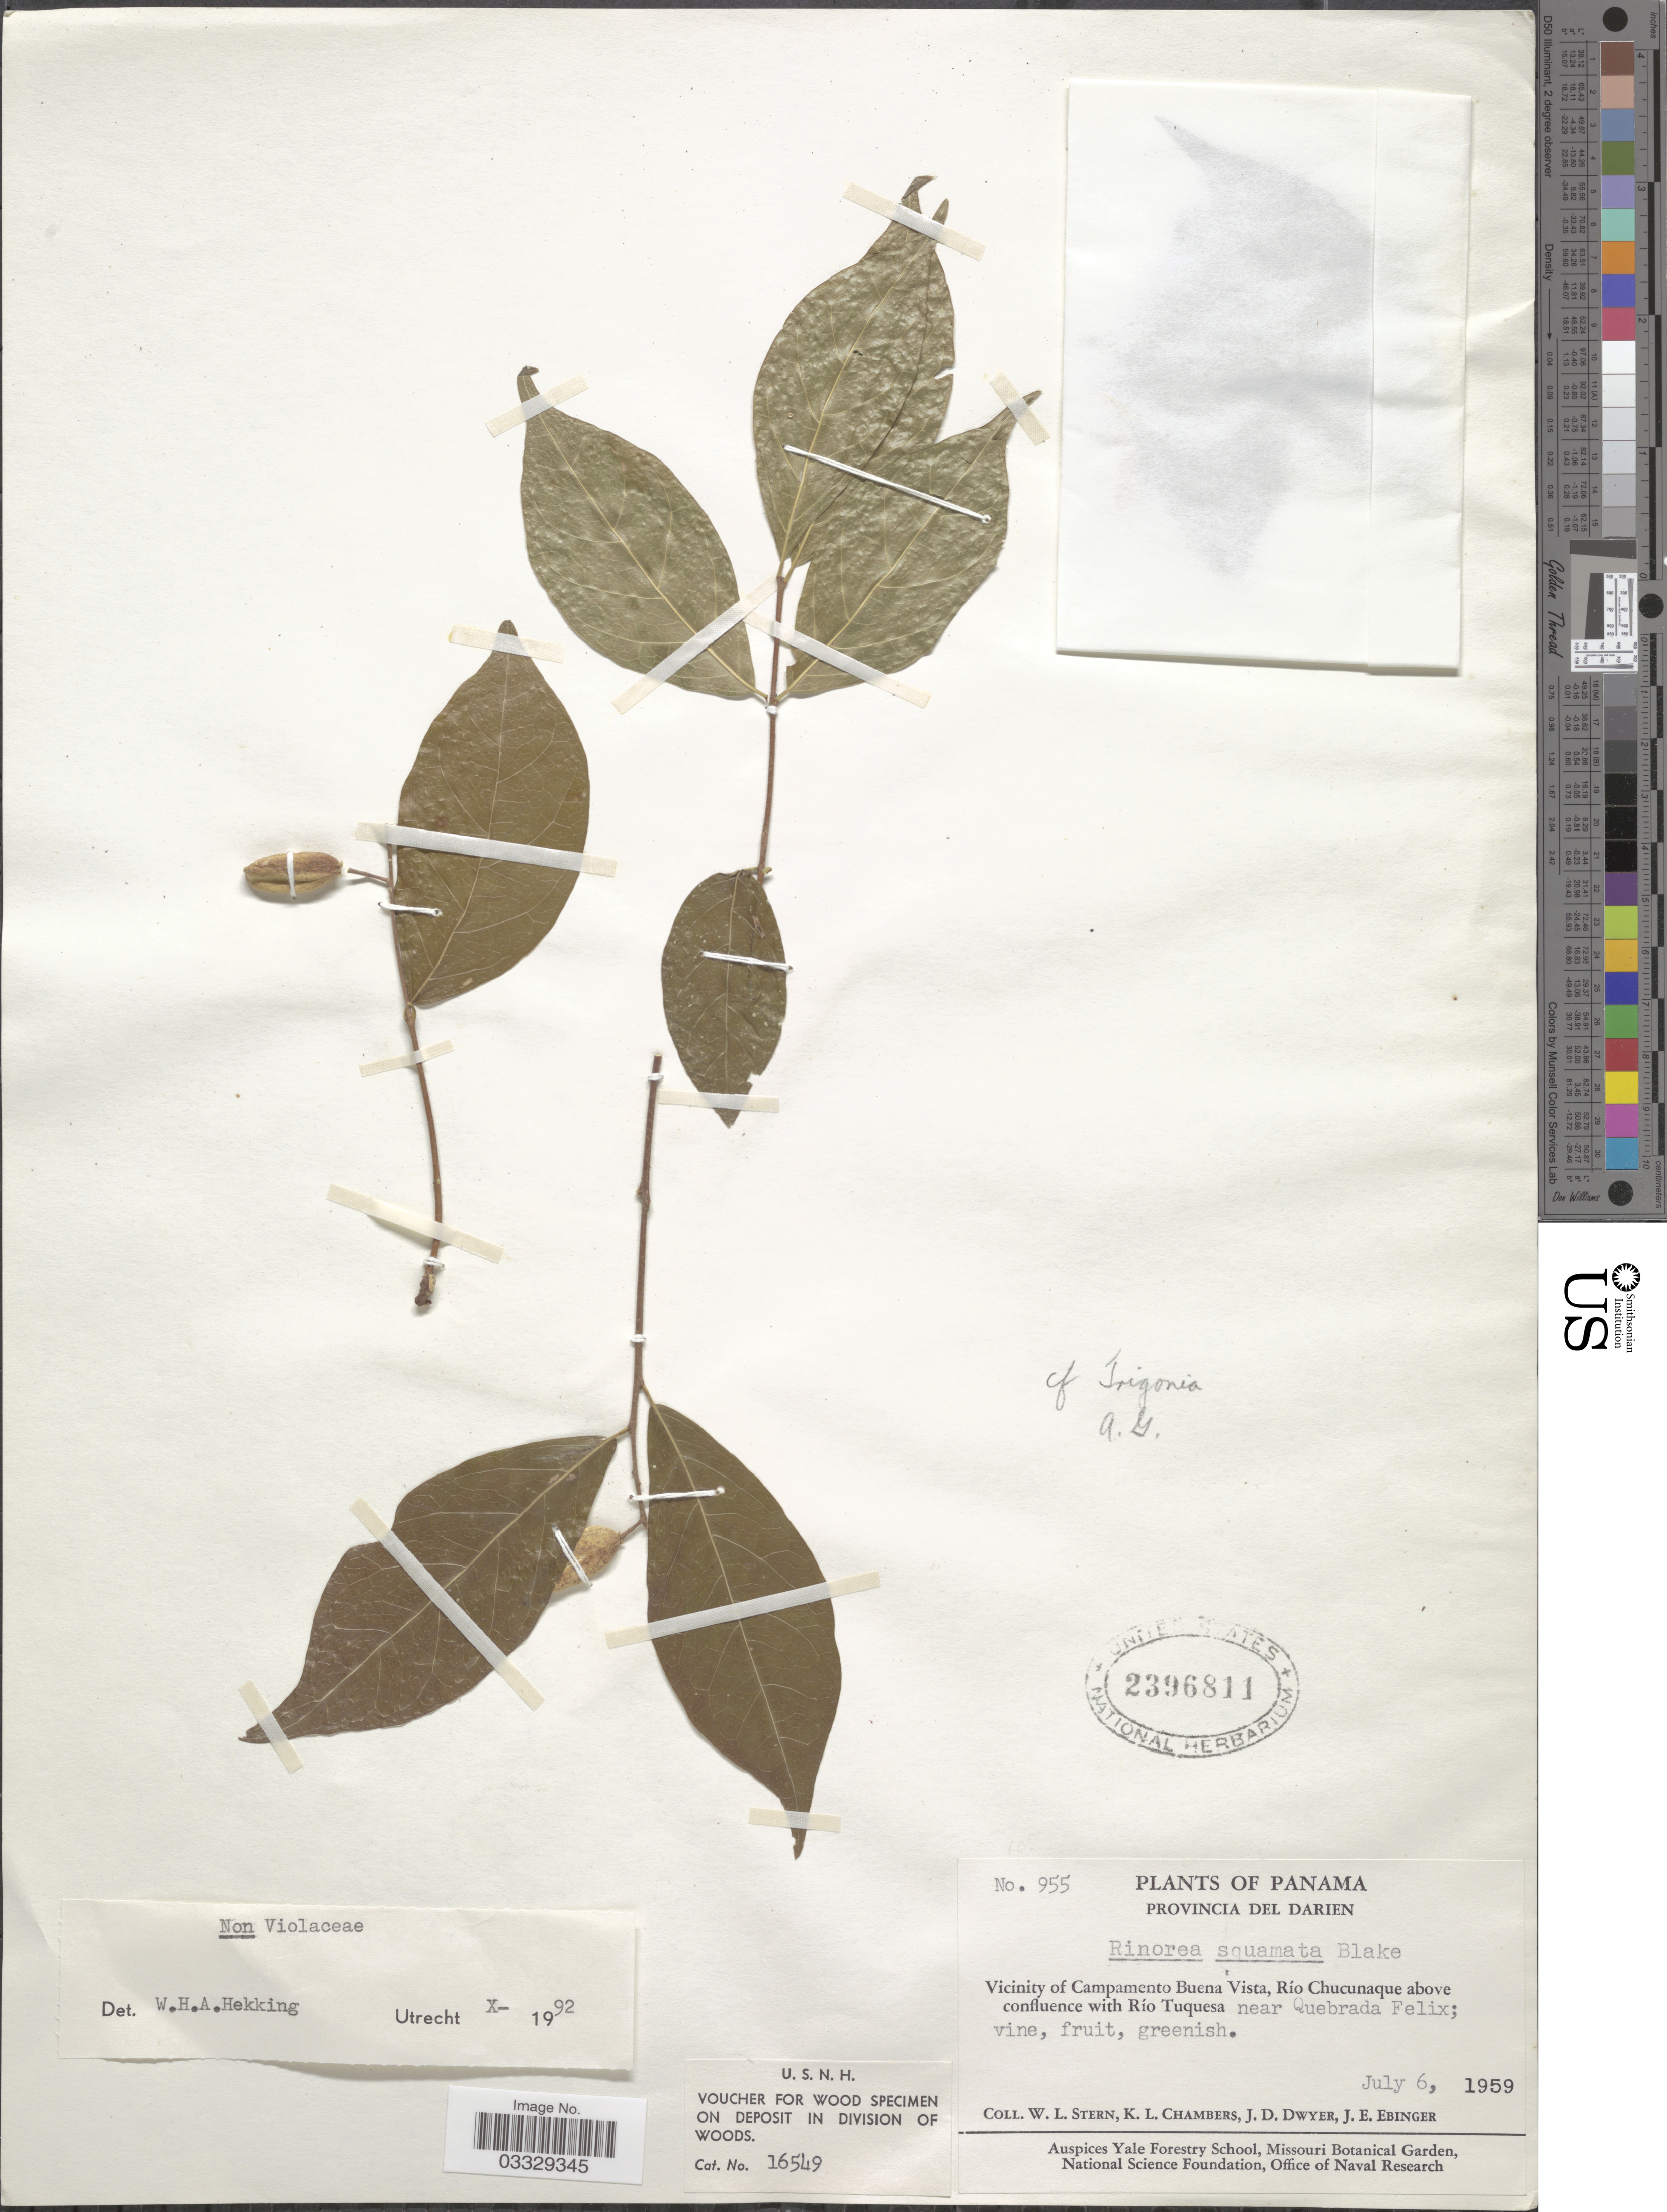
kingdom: Plantae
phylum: Tracheophyta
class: Magnoliopsida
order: Malpighiales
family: Trigoniaceae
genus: Trigonia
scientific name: Trigonia sp.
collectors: W. L. Stern, K. Chambers, J. D. Dwyer & J. Ebinger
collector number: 955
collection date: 1959-07-06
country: Panama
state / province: Darién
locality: Vicinity of Campamento Buena Vista, Río Chucunaque above confluence with Río Tuquesa near Quebrada Felix.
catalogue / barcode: US 2396811